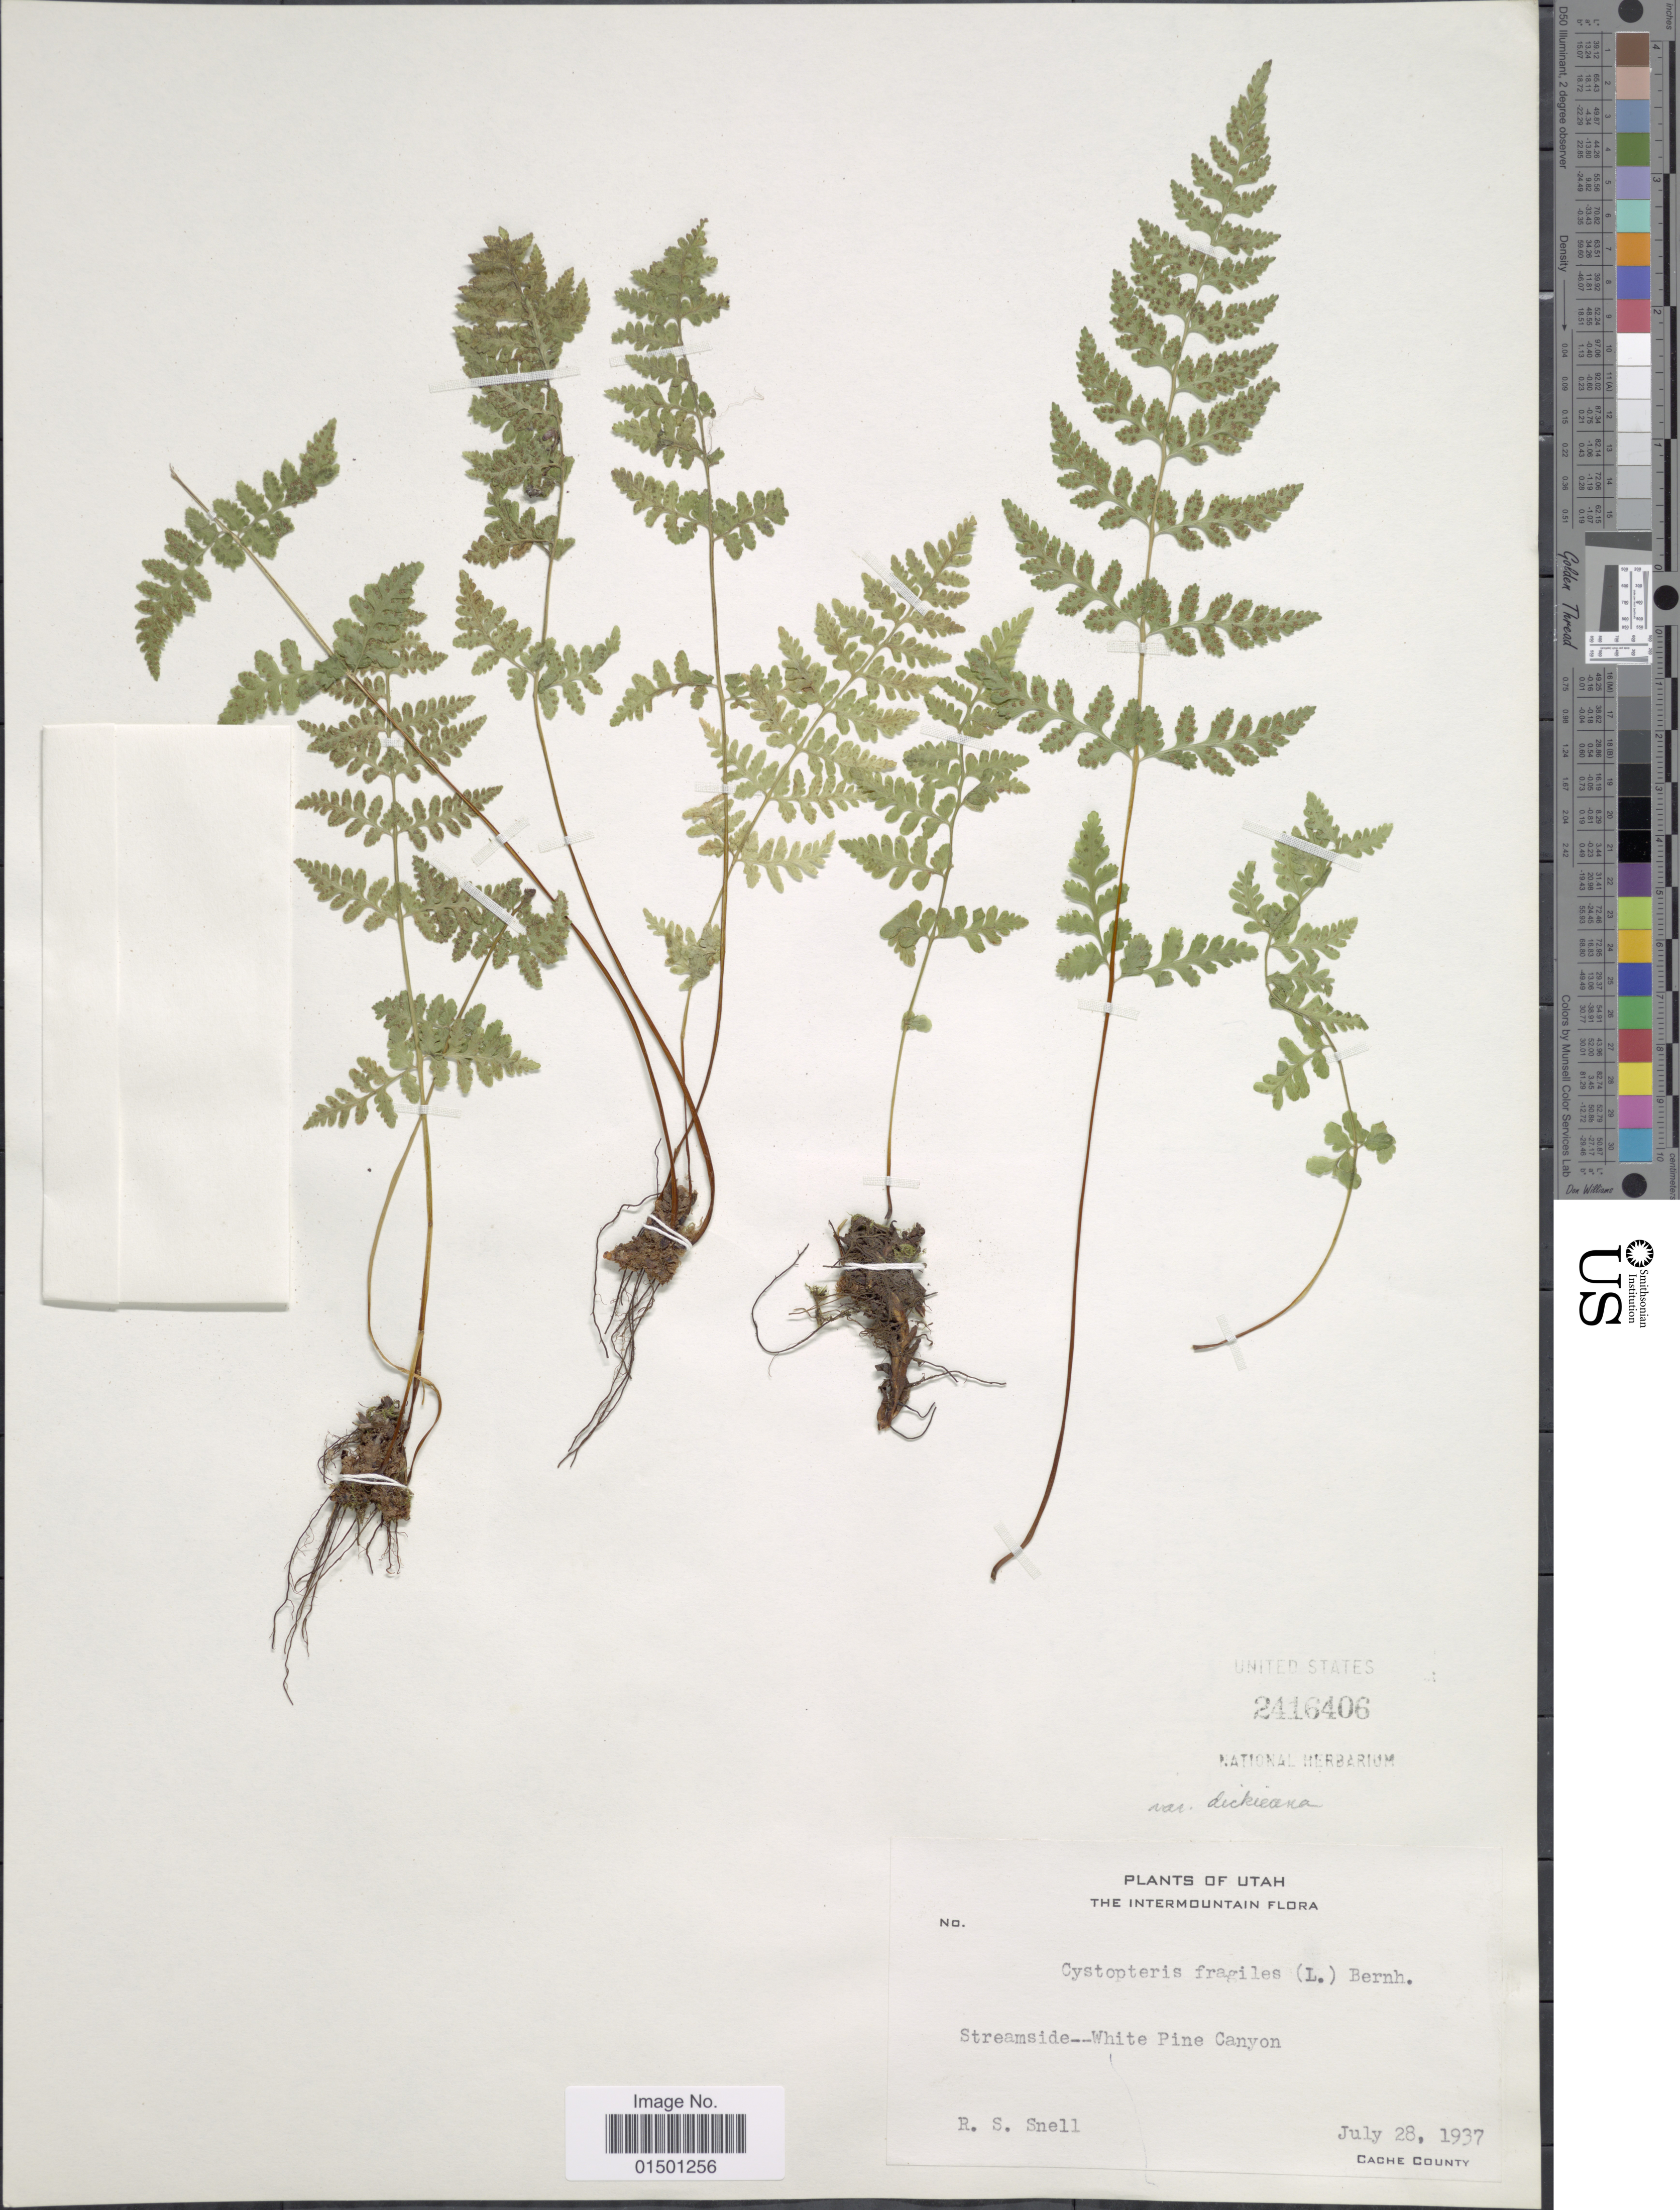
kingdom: Plantae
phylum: Tracheophyta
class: Polypodiopsida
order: Polypodiales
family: Cystopteridaceae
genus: Cystopteris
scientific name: Cystopteris fragilis var. dickieana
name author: B. Boivin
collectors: R. Snell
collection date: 1937-07-28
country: United States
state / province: Utah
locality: Intermountain, White Pine Canyon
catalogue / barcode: US 2416406